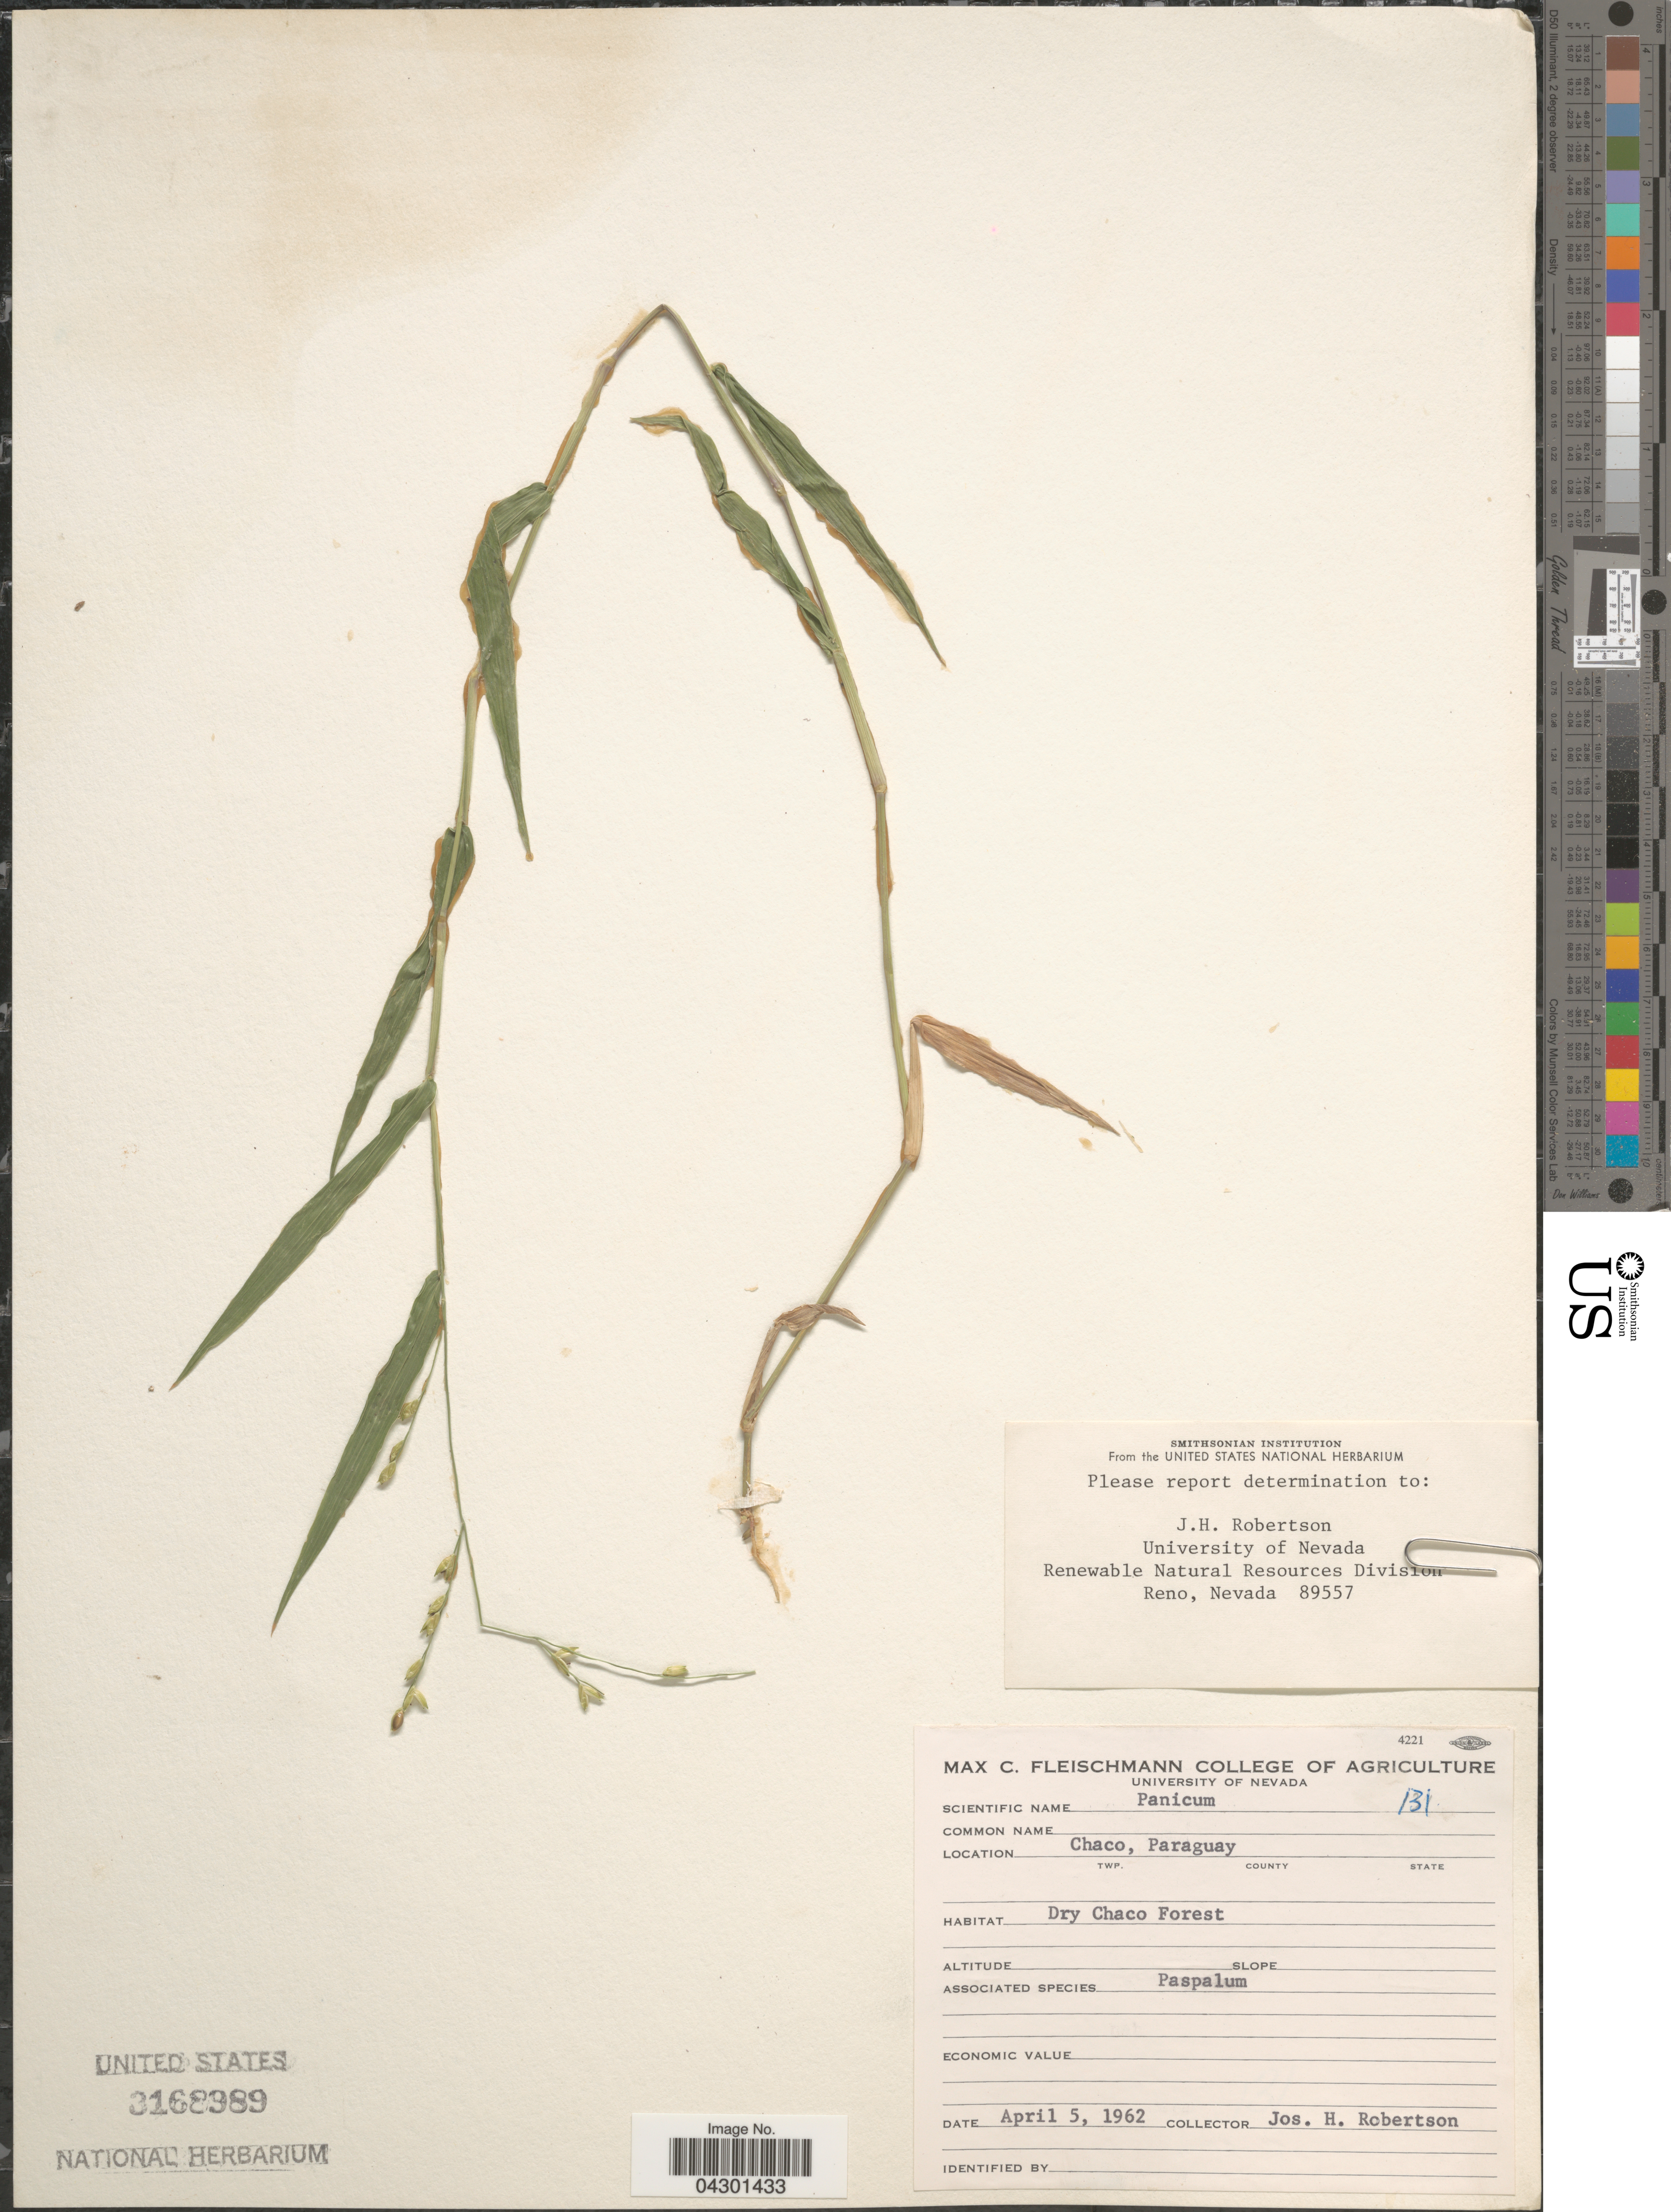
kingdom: Plantae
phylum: Tracheophyta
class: Liliopsida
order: Poales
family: Poaceae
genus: Panicum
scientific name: Panicum sp.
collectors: J. Robertson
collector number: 89557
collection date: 1962-04-05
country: Paraguay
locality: Chaco. Dry Chaco Forest.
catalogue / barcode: US 3168989